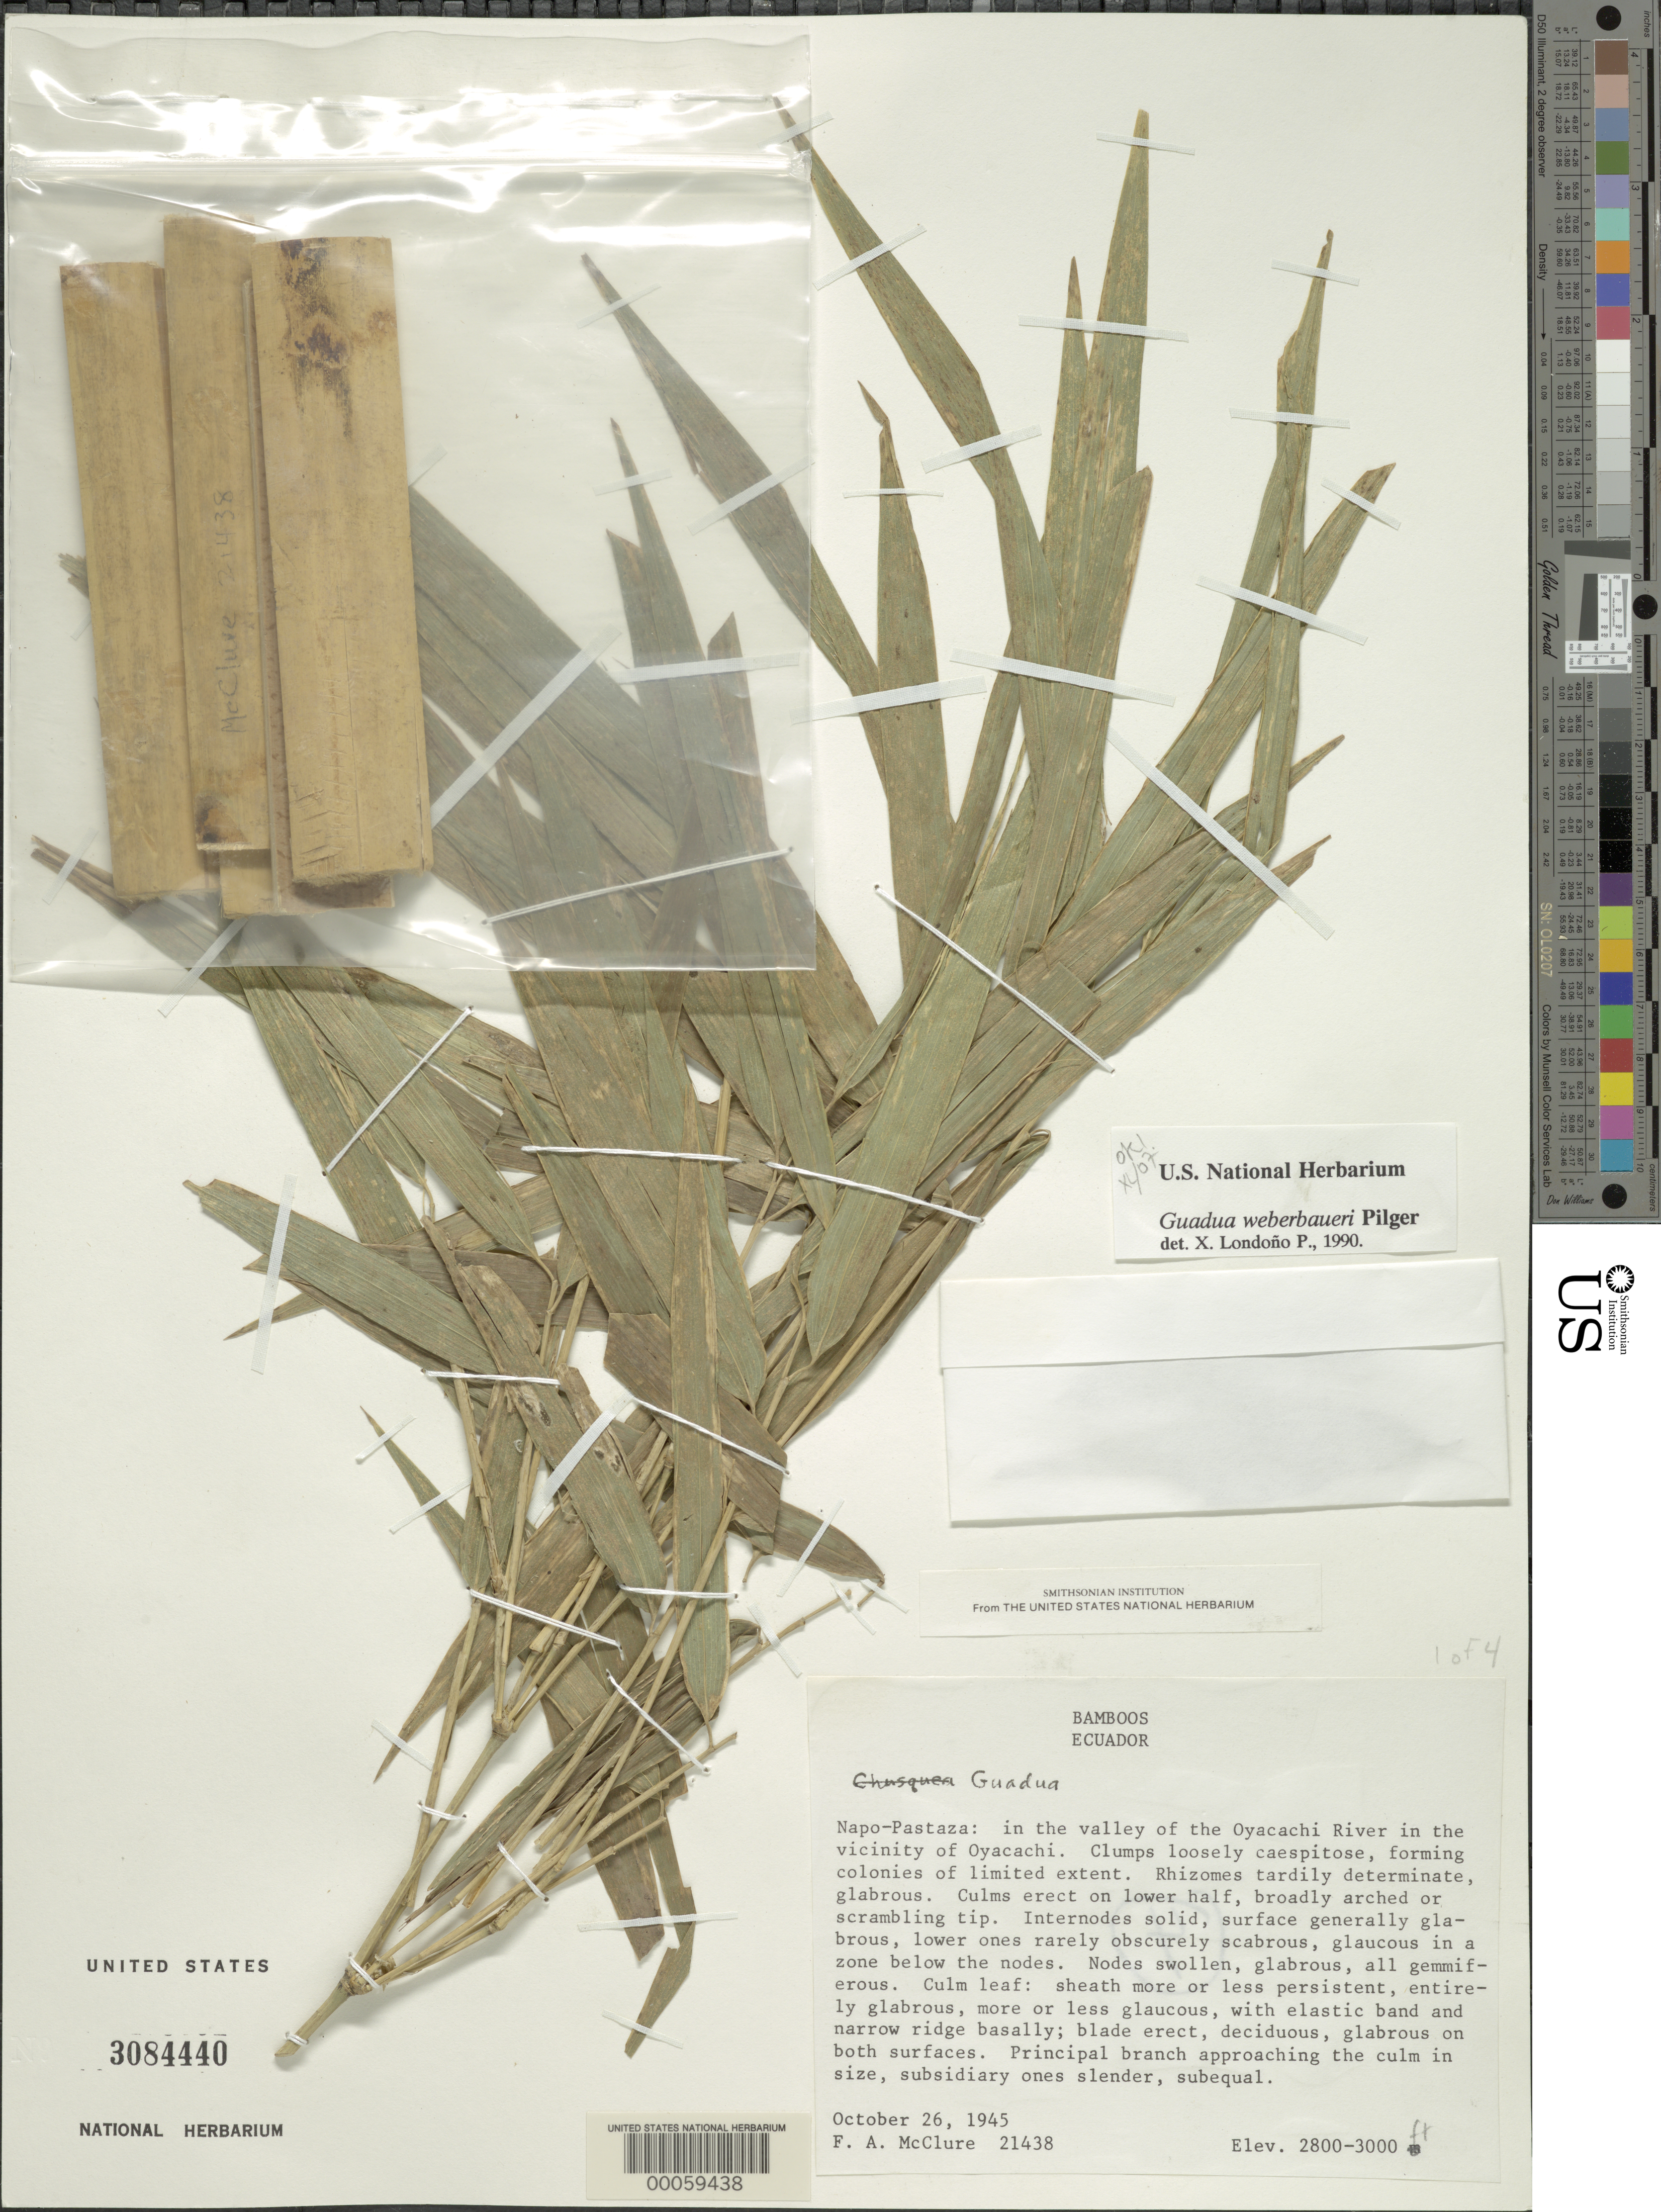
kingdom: Plantae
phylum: Tracheophyta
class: Liliopsida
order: Poales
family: Poaceae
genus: Guadua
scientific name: Guadua weberbaueri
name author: Pilg.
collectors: F. A. McClure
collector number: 21438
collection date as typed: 26 Oct 1945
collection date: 1945-10-26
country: Ecuador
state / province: Napo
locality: Valley of oyacachi River in vicinity of oyacachi, Prov. of Napo-pastaza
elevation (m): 2800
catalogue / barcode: US 3084440